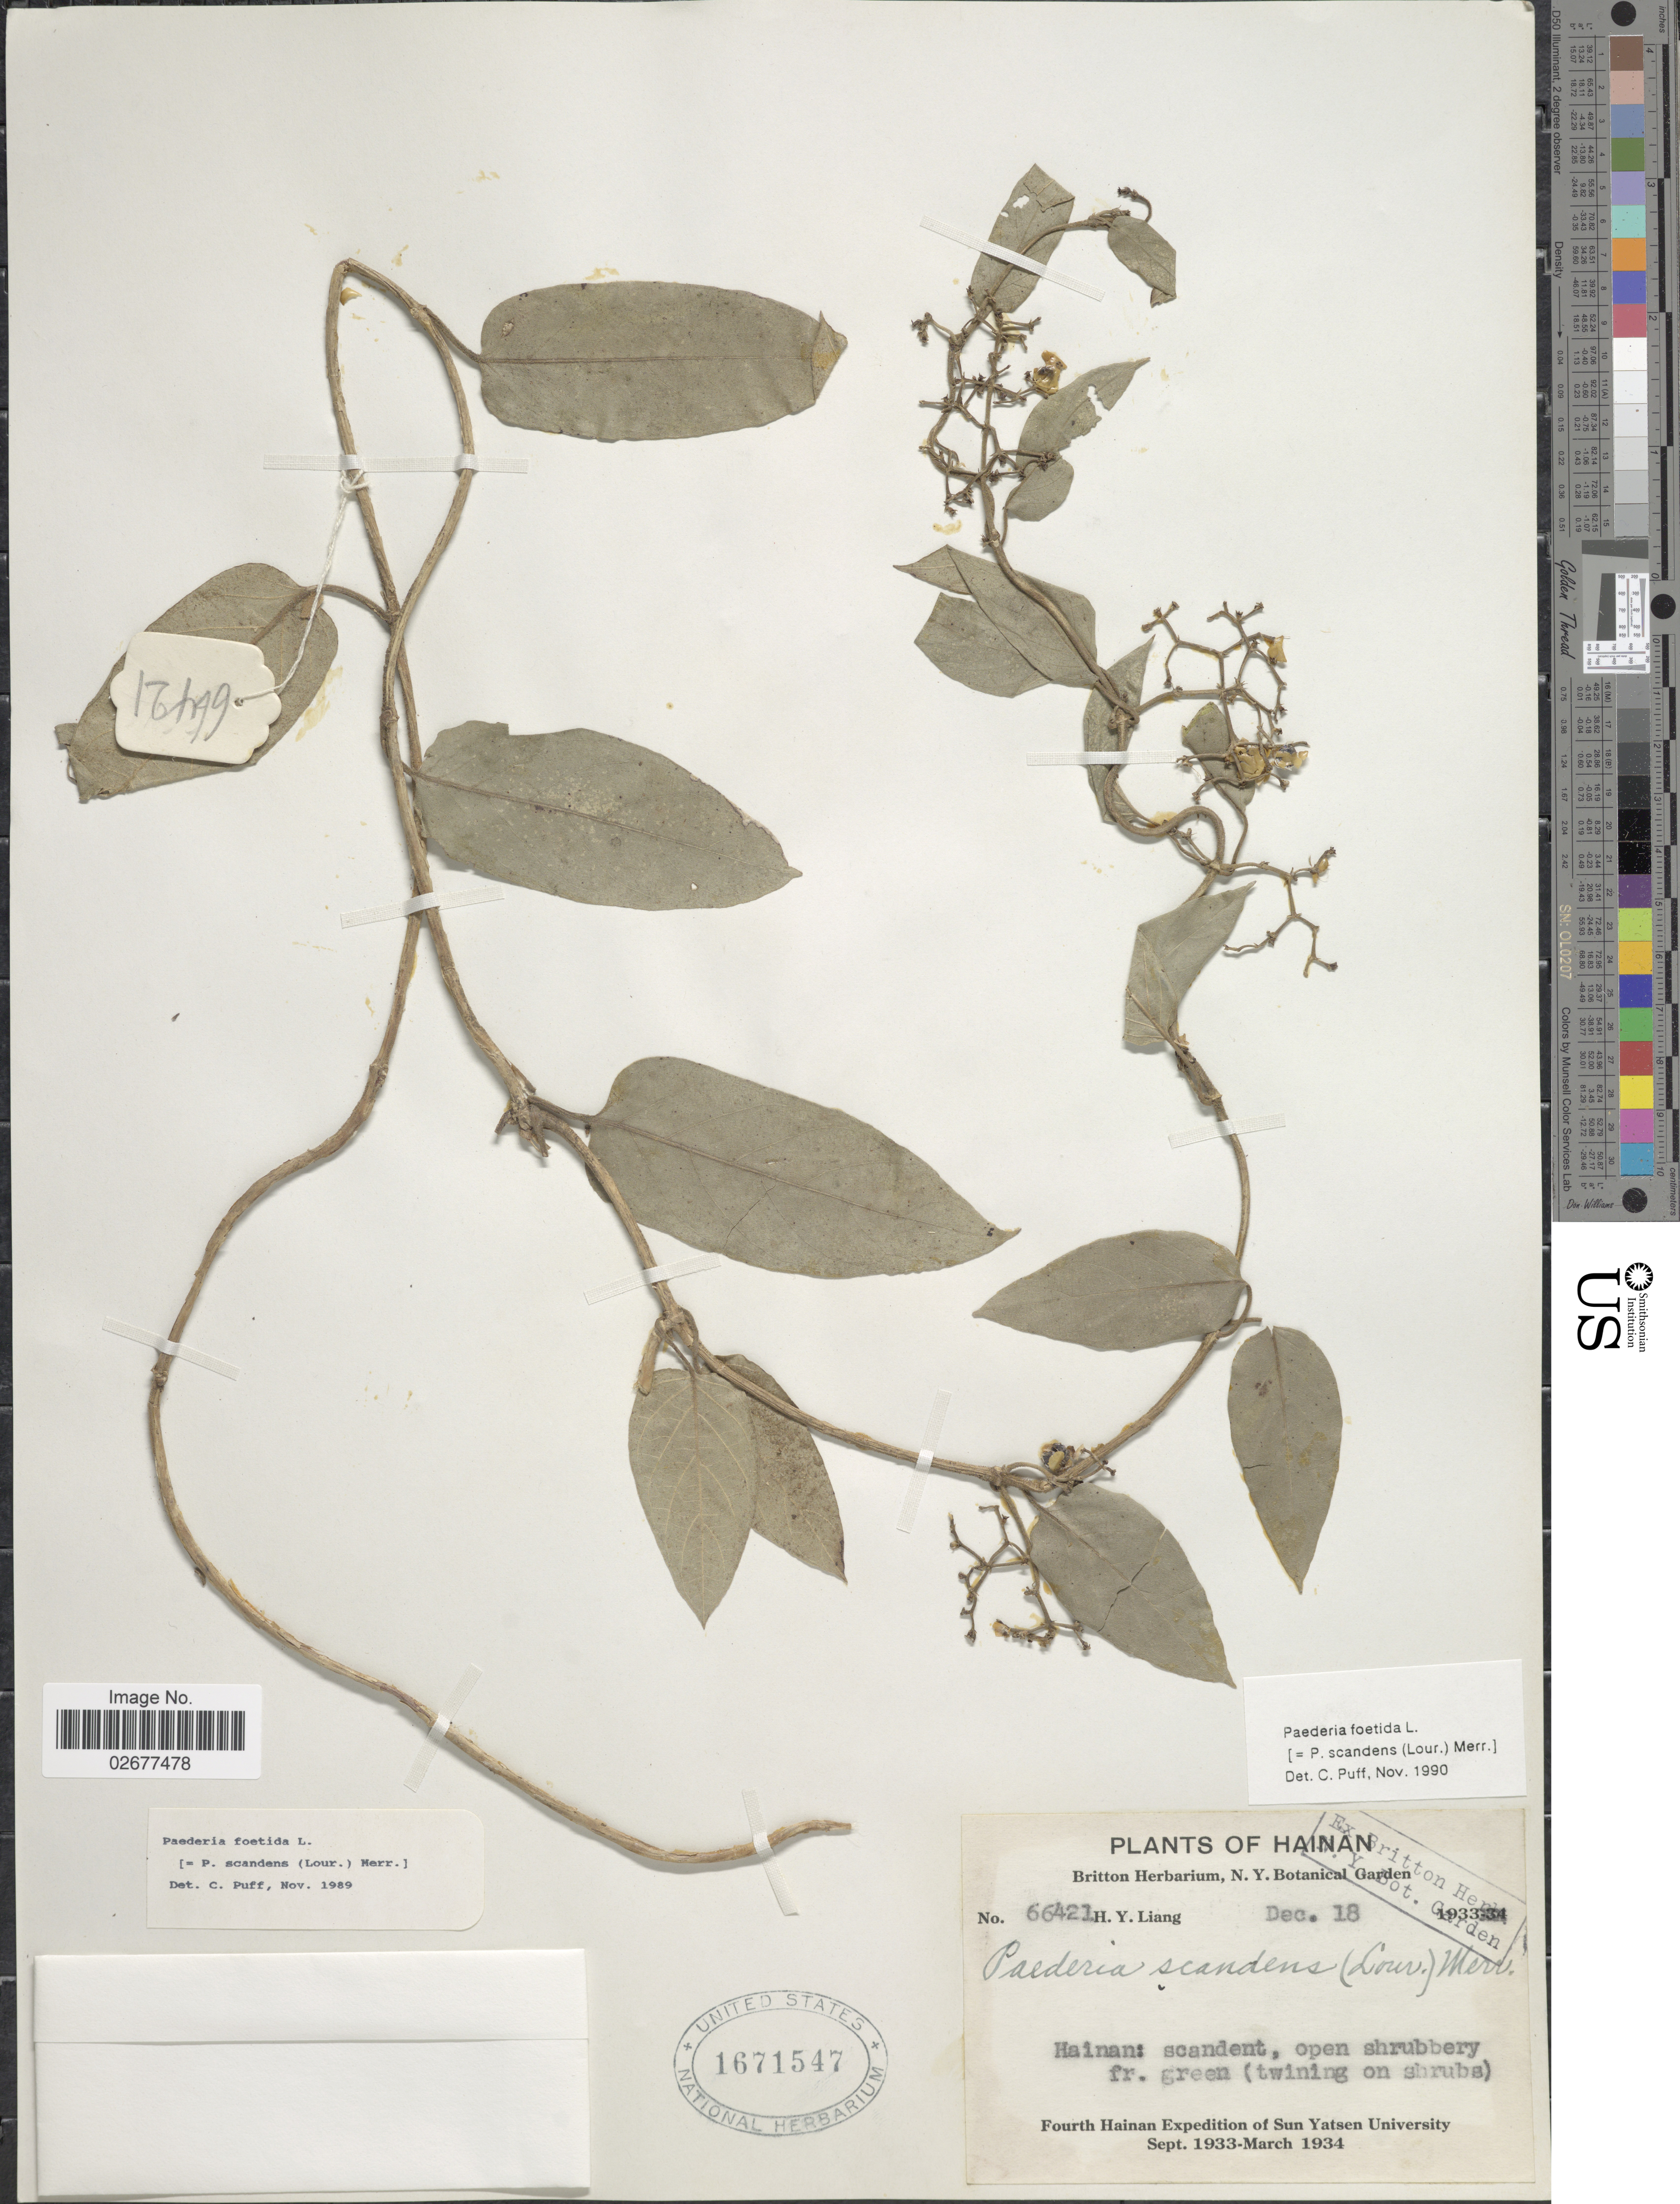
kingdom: Plantae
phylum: Tracheophyta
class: Magnoliopsida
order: Gentianales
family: Rubiaceae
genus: Paederia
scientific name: Paederia foetida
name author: L.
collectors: H. Y. Liang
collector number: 66421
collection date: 1933-12-18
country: China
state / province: Hainan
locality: Hainan: scandant, open shrubbery.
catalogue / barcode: US 1671547